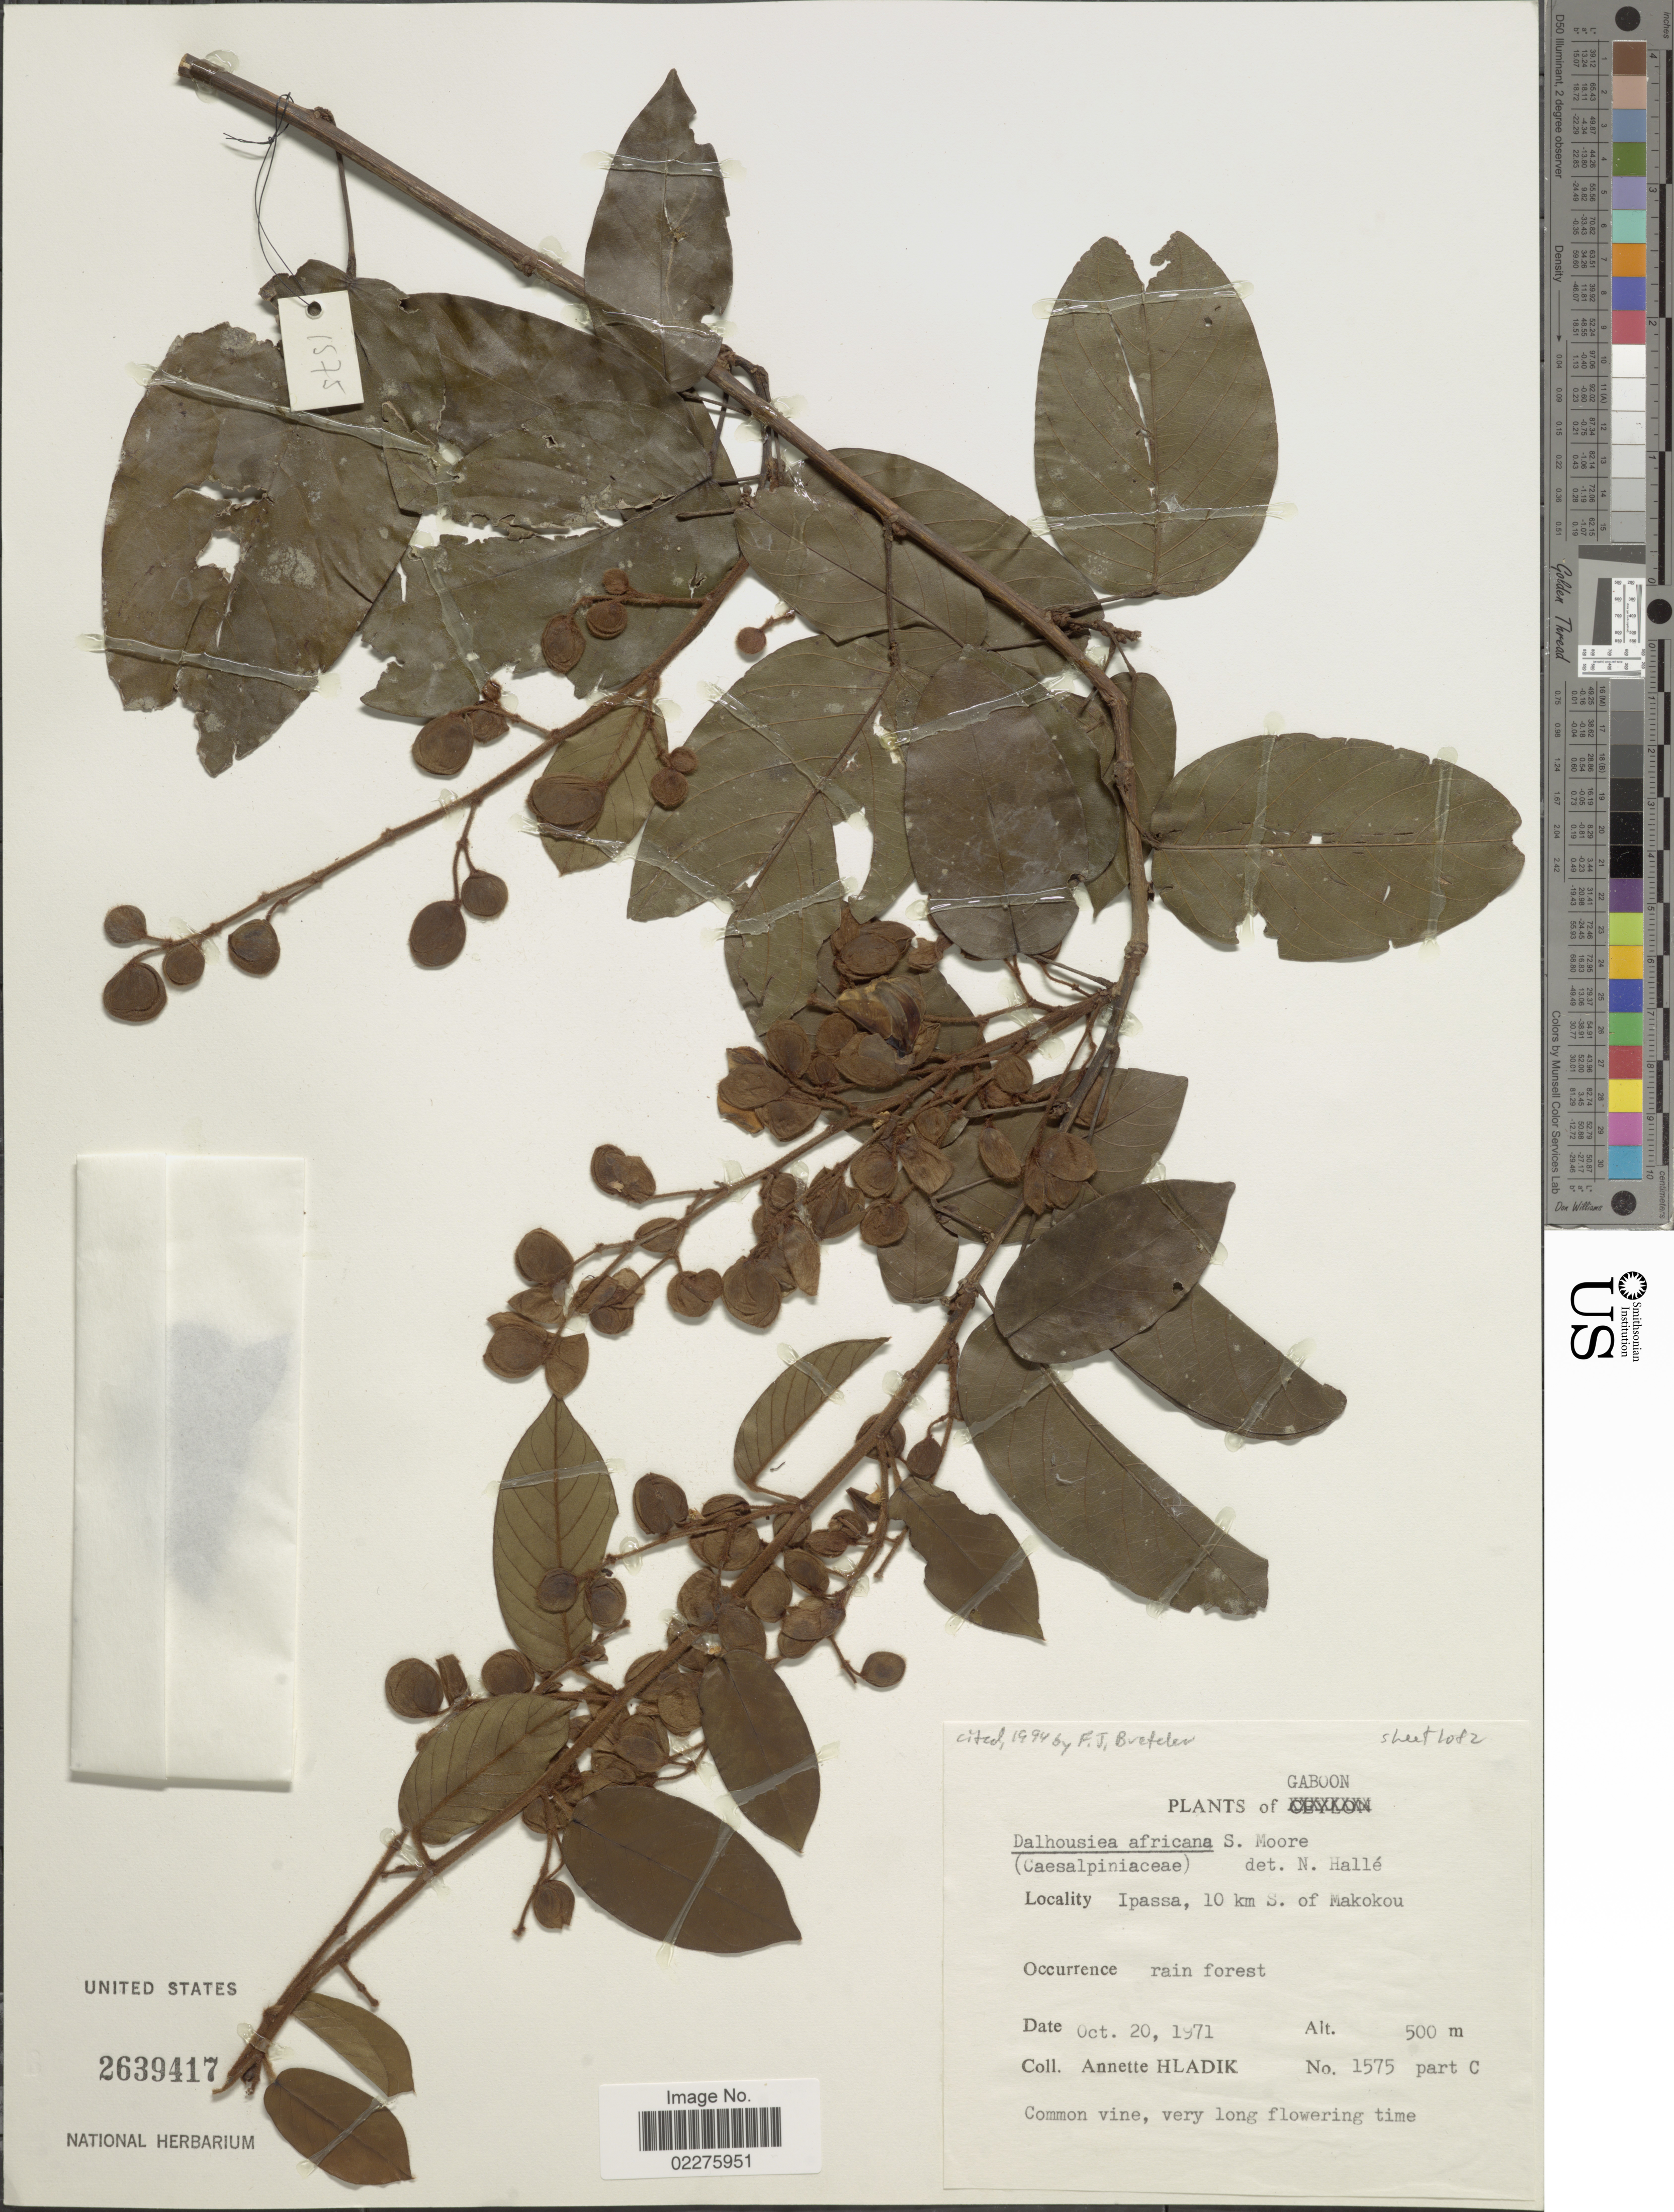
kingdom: Plantae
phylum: Tracheophyta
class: Magnoliopsida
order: Fabales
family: Fabaceae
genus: Dalhousiea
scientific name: Dalhousiea africana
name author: S. Moore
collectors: A. Hladik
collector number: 1575C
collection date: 1971-10-20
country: Gabon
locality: Ipassa, 10 km S of Makokou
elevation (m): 500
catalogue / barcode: US 2639417